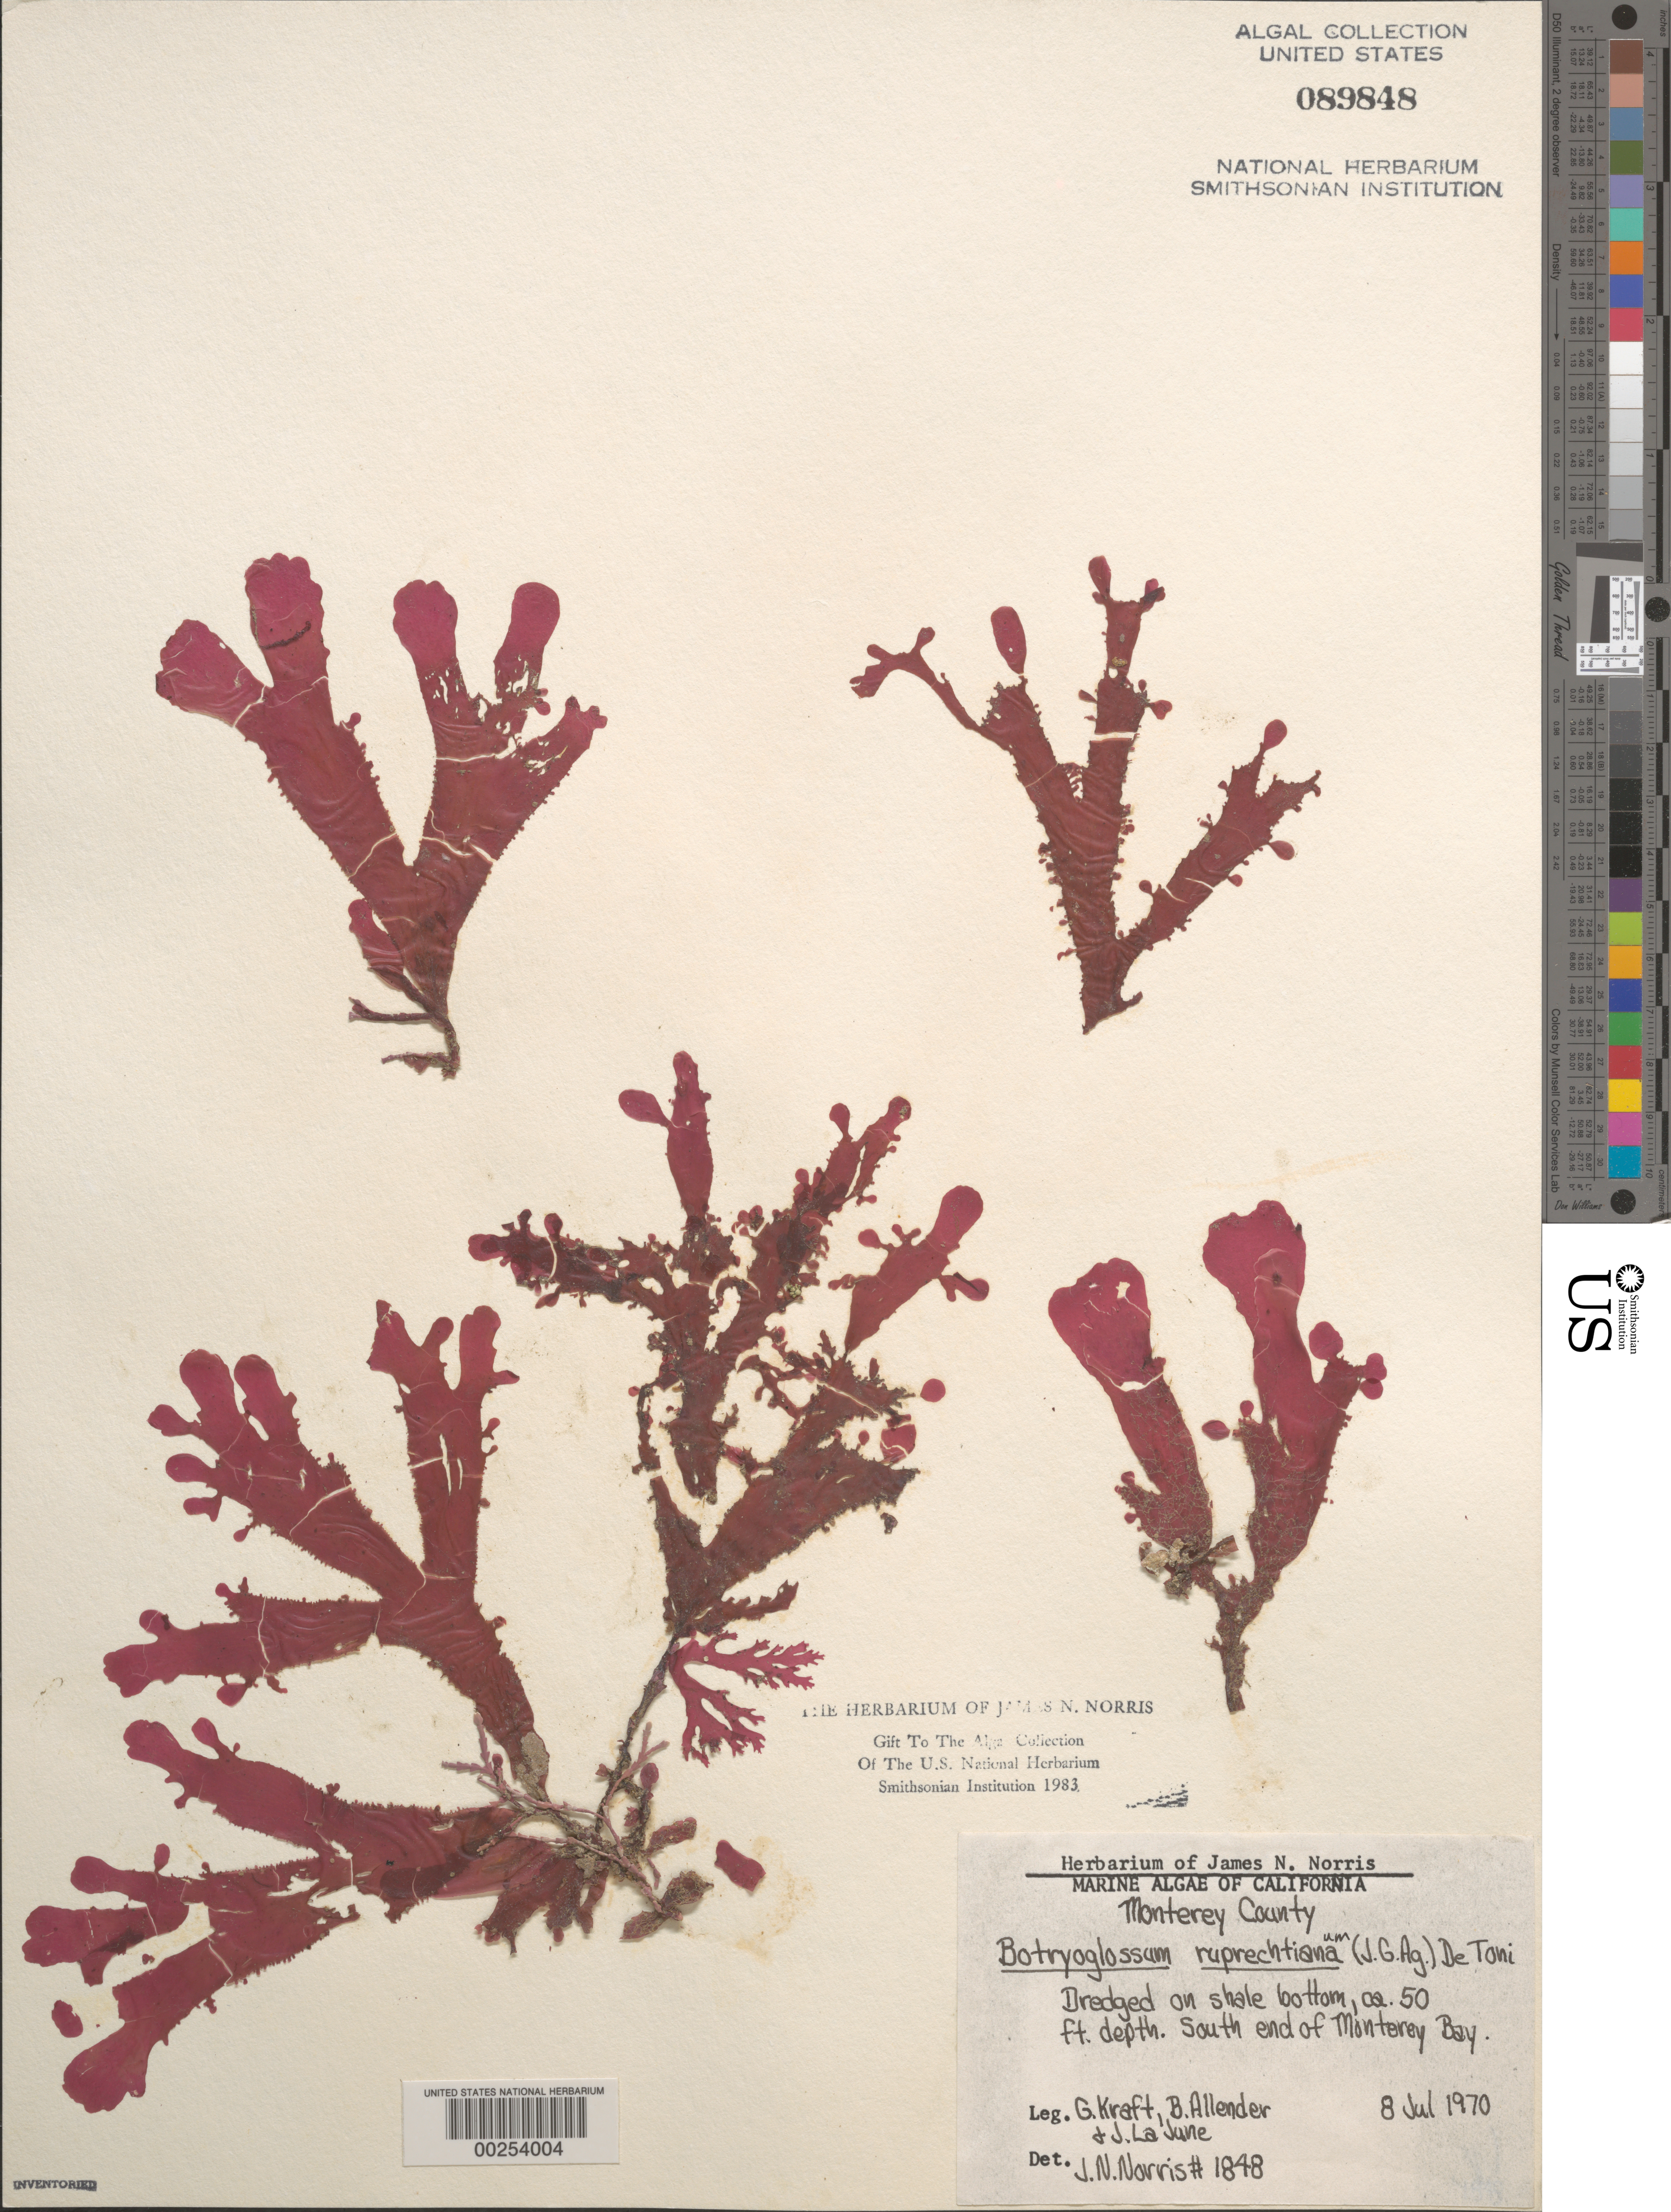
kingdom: Plantae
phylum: Rhodophyta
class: Florideophyceae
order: Ceramiales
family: Delesseriaceae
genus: Cryptopleura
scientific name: Cryptopleura ruprechtiana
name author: (J. Agardh) Kylin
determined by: Algae name updating Project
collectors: G. T. Kraft, A. Allender & J. La June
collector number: JN-1848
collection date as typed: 08 Jul 1970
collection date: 1970-07-08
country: United States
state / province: California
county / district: Monterey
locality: Monterey Bay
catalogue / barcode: US 89848